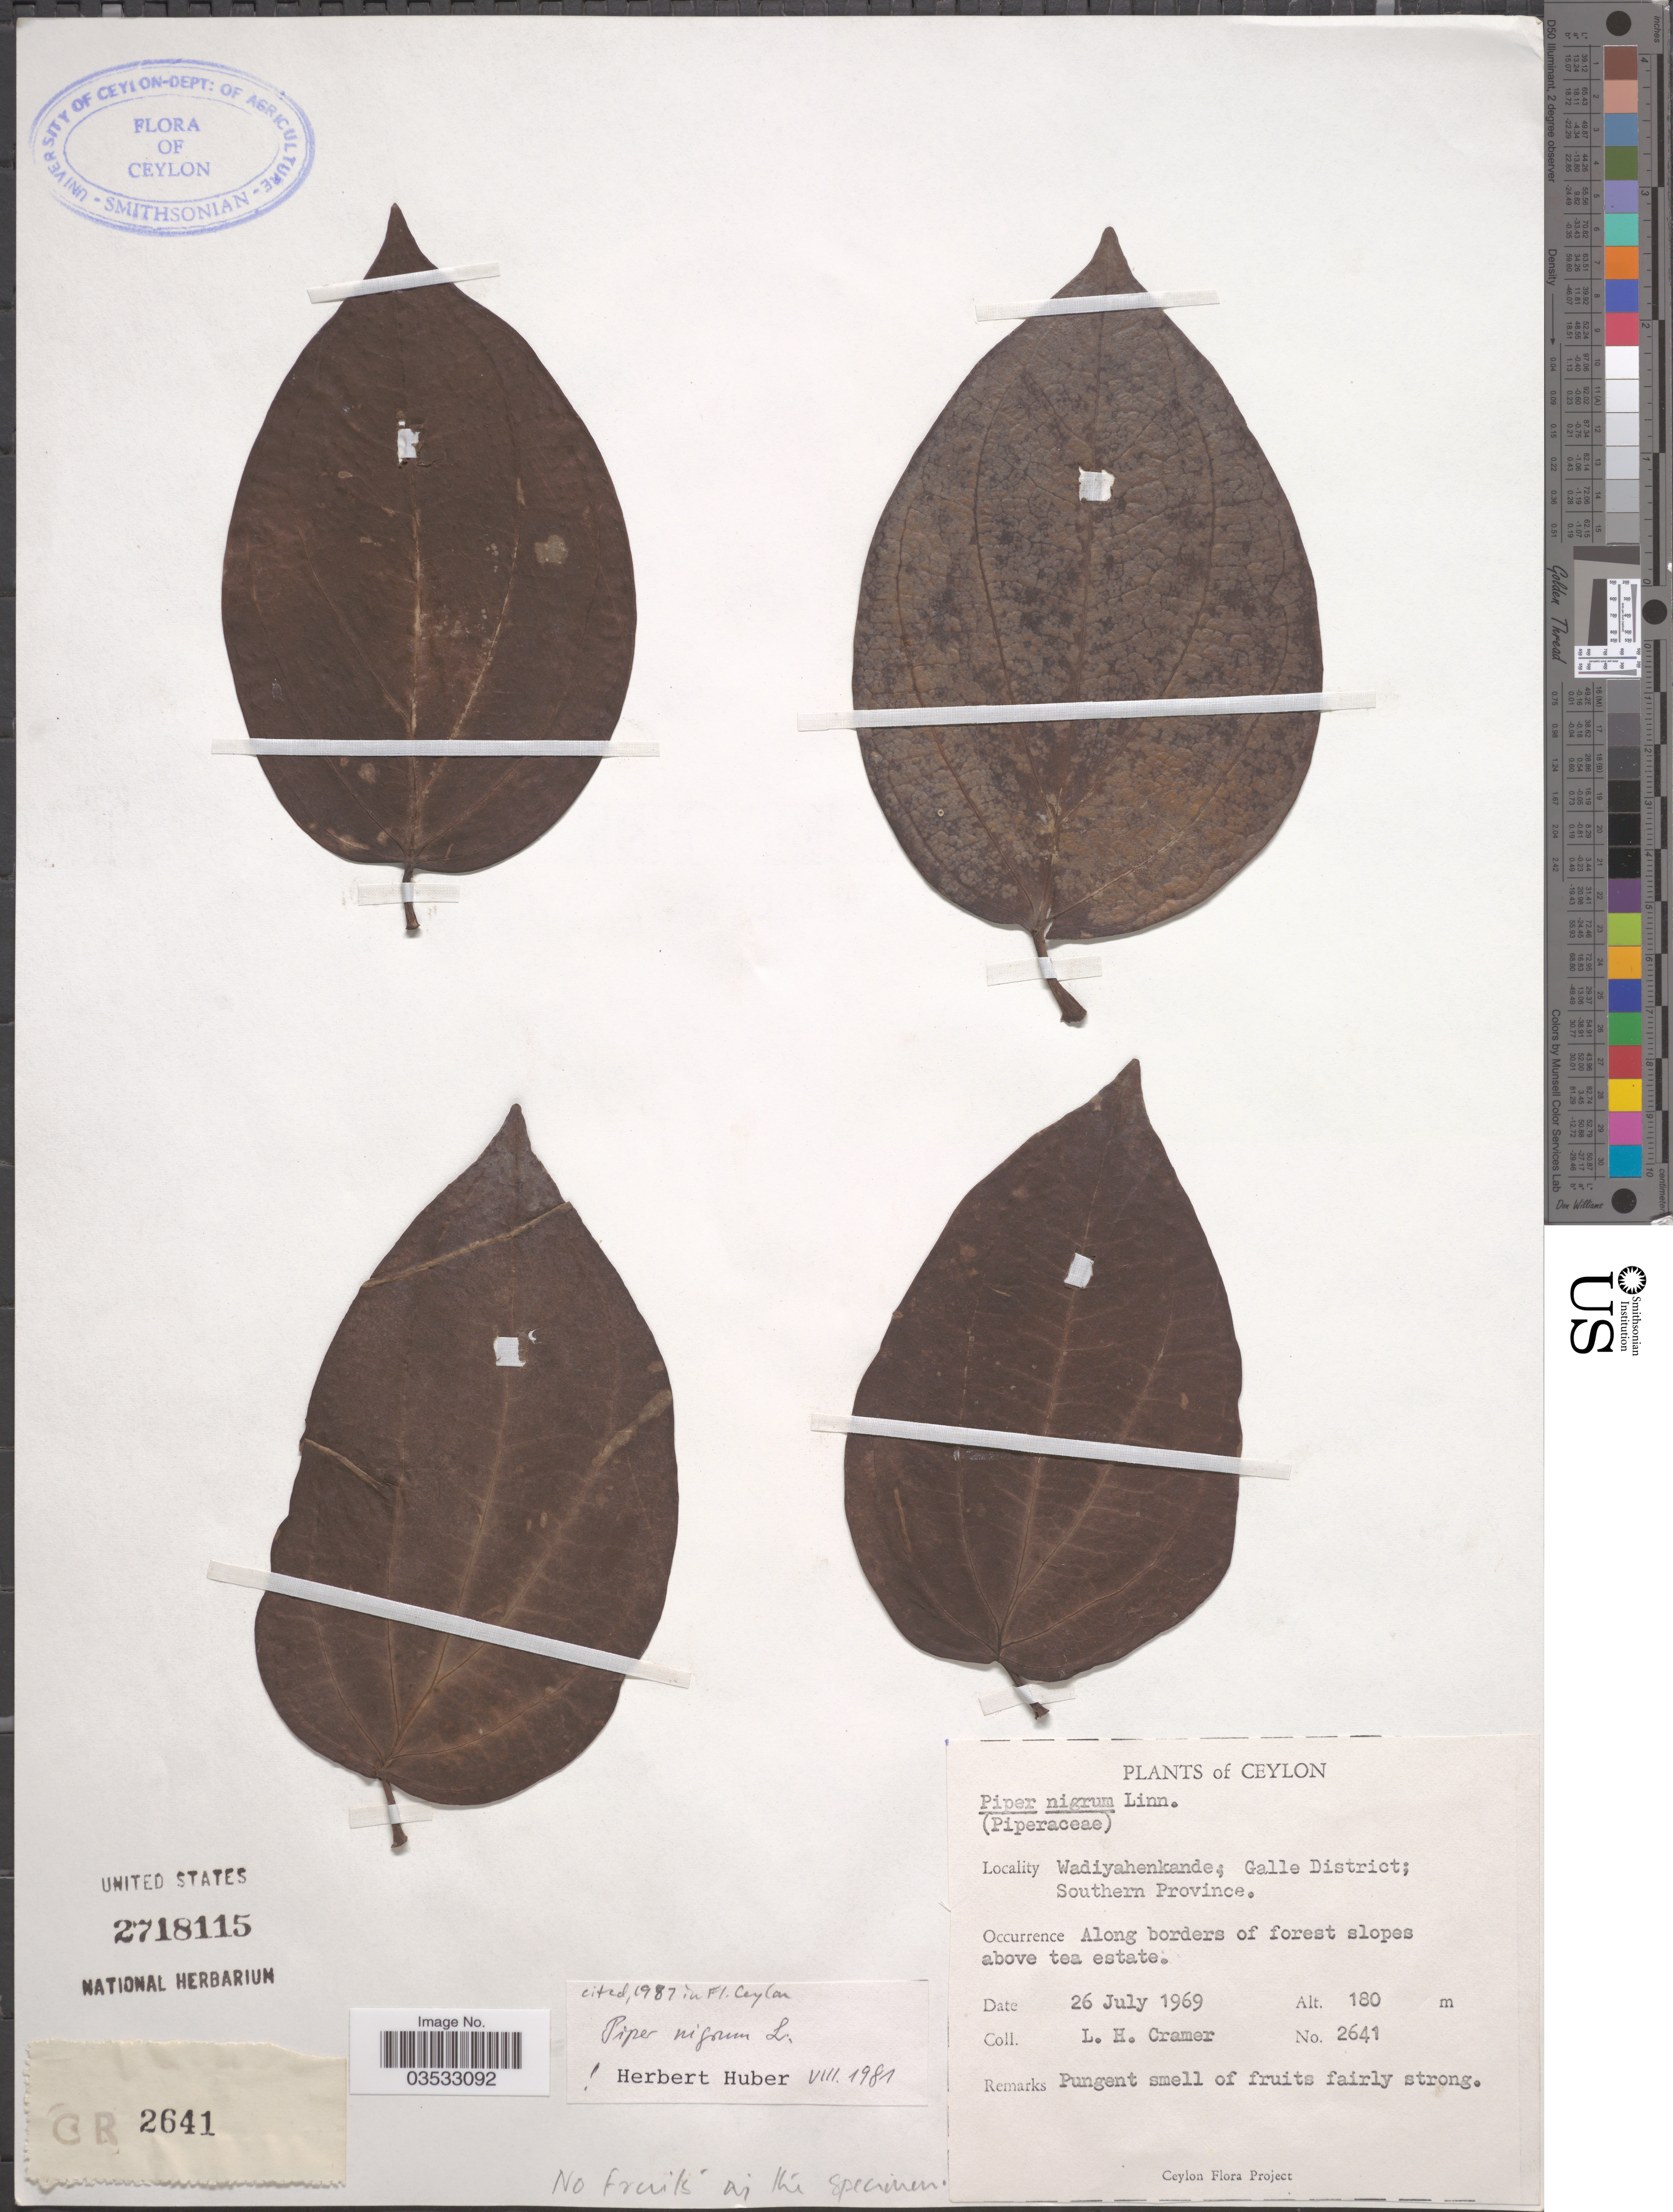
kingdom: Plantae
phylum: Tracheophyta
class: Magnoliopsida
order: Piperales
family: Piperaceae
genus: Piper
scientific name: Piper nigrum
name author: L.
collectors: L. H. Cramer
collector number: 2641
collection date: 1969-07-26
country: Sri Lanka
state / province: Southern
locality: Ceylon. Wadiyahenkande; Galle District.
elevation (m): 180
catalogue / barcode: US 2718115